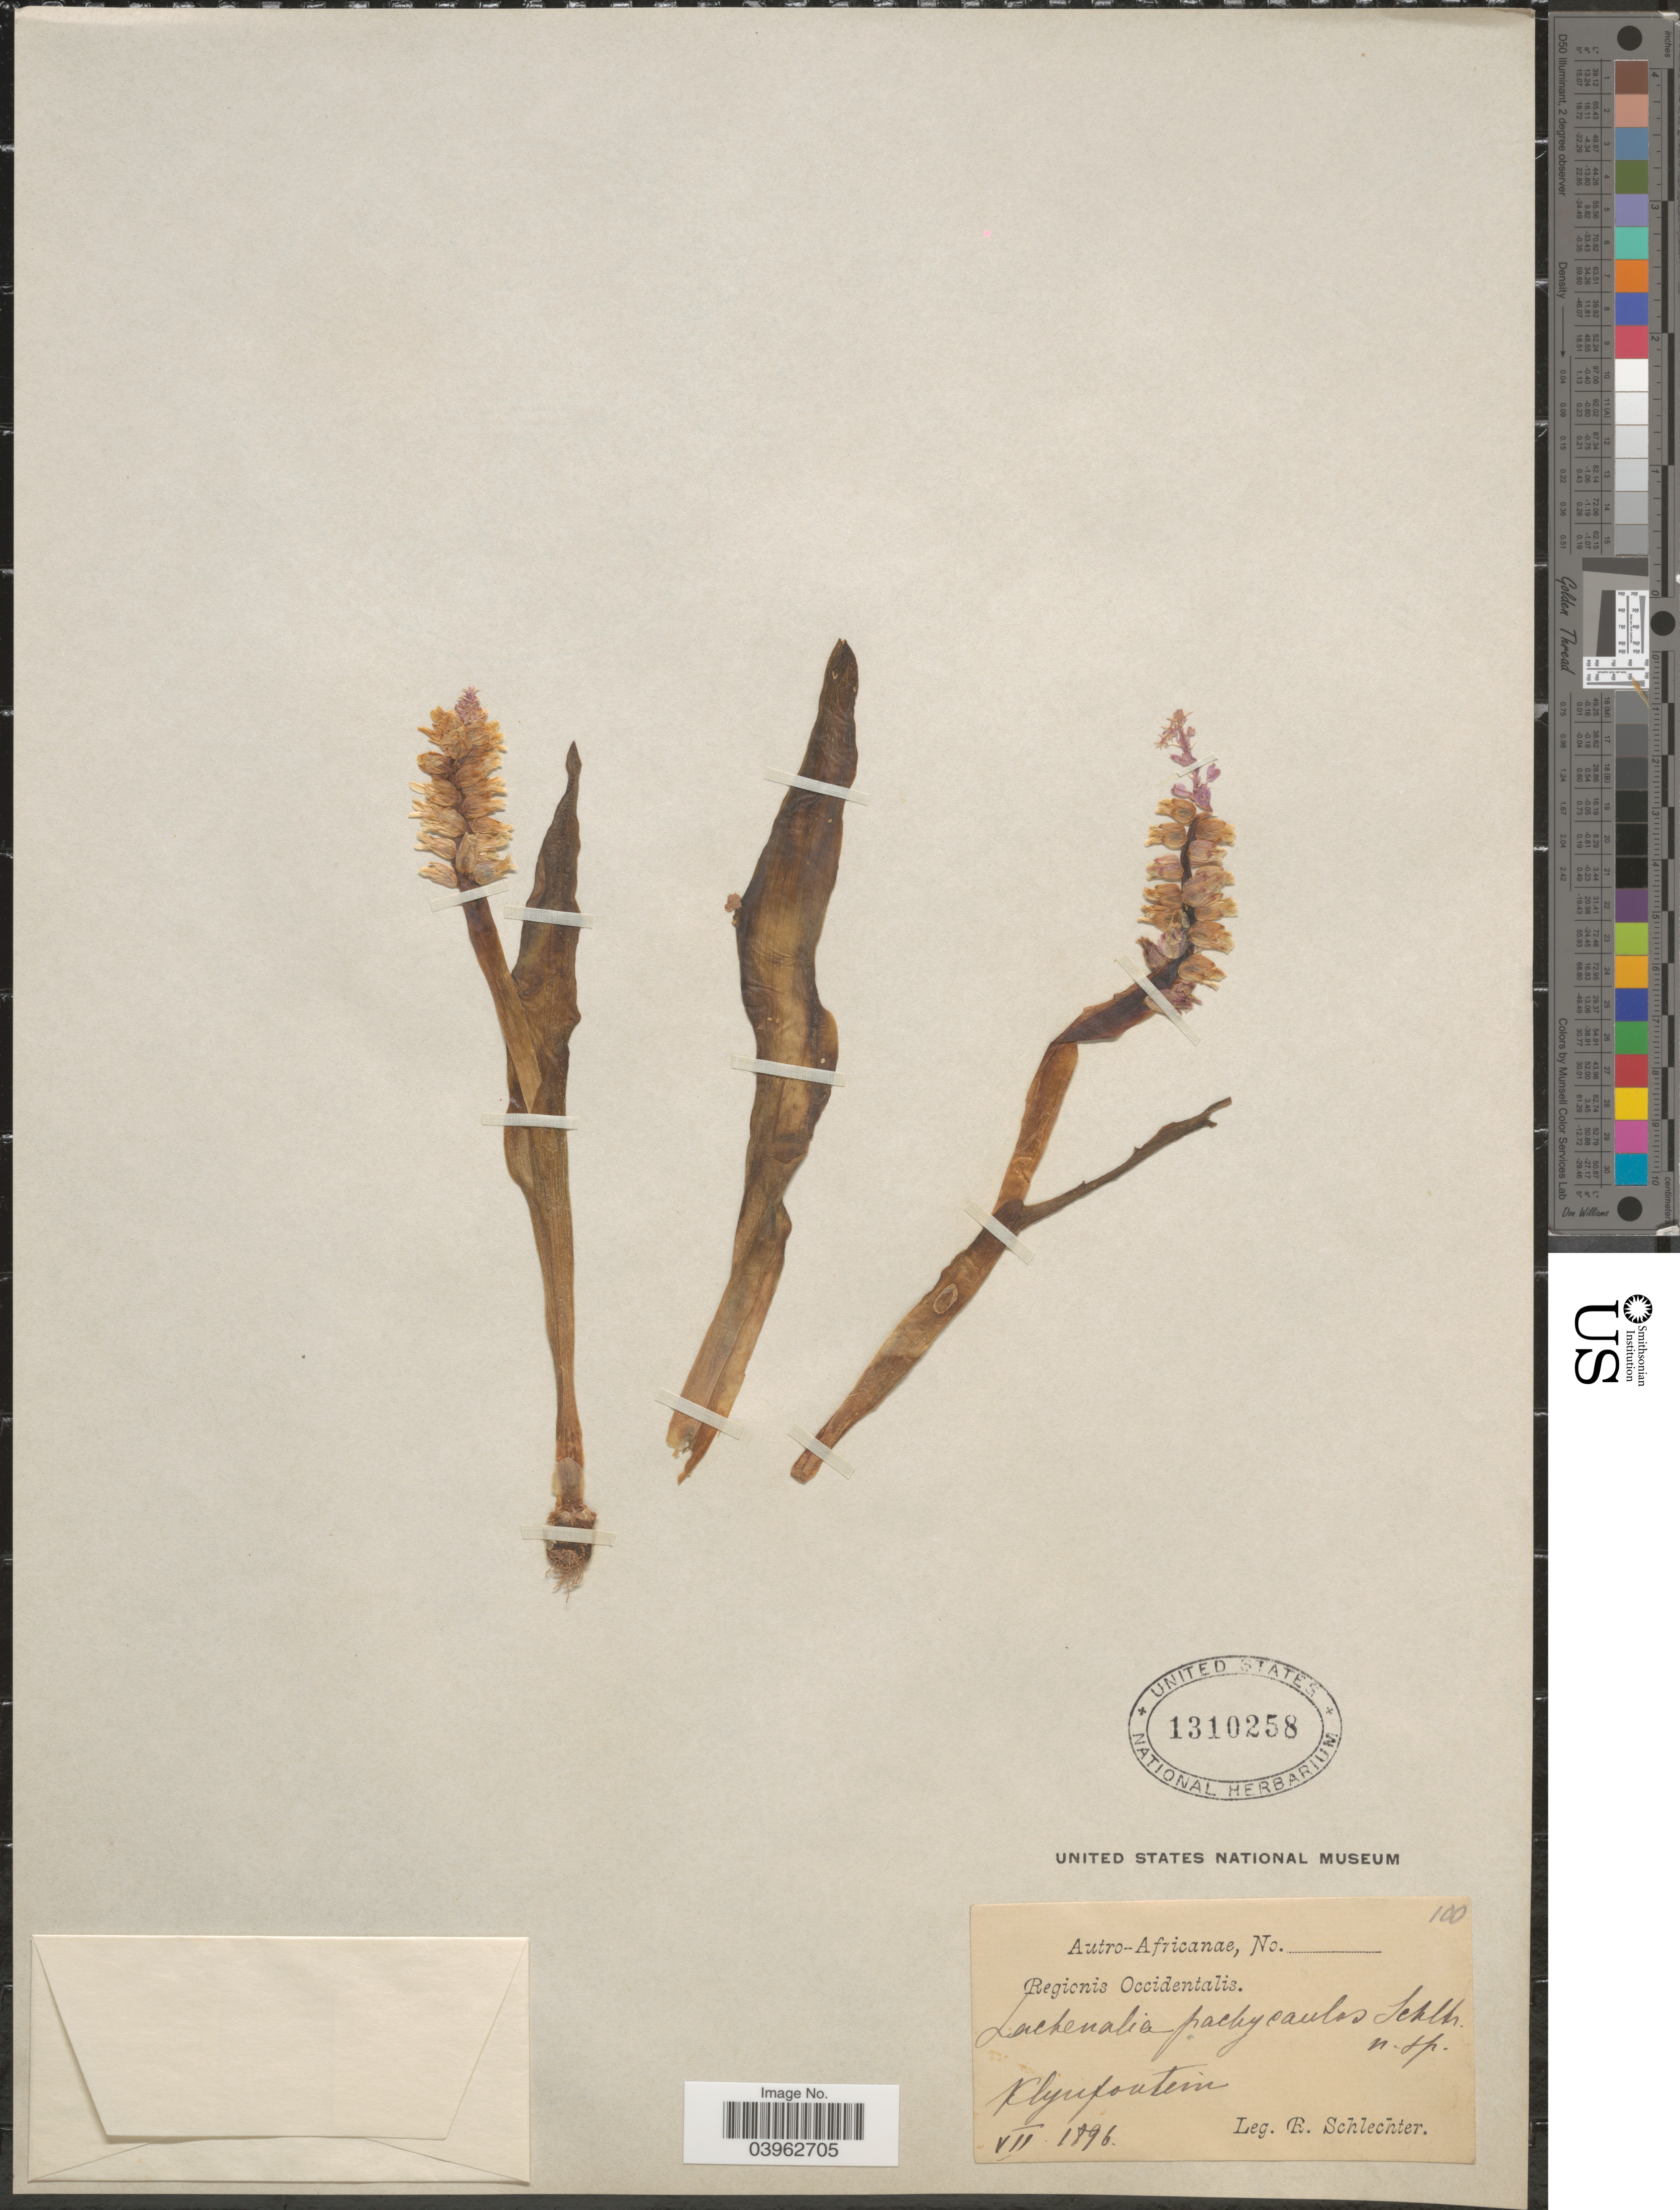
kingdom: Plantae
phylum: Tracheophyta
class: Liliopsida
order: Asparagales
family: Asparagaceae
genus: Lachenalia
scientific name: Lachenalia sp.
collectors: F. R. R. Schlechter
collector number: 100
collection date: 1896-07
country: South Africa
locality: Austro-Africanae. Regio occidentalis. Klynfontein.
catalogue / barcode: US 1310258